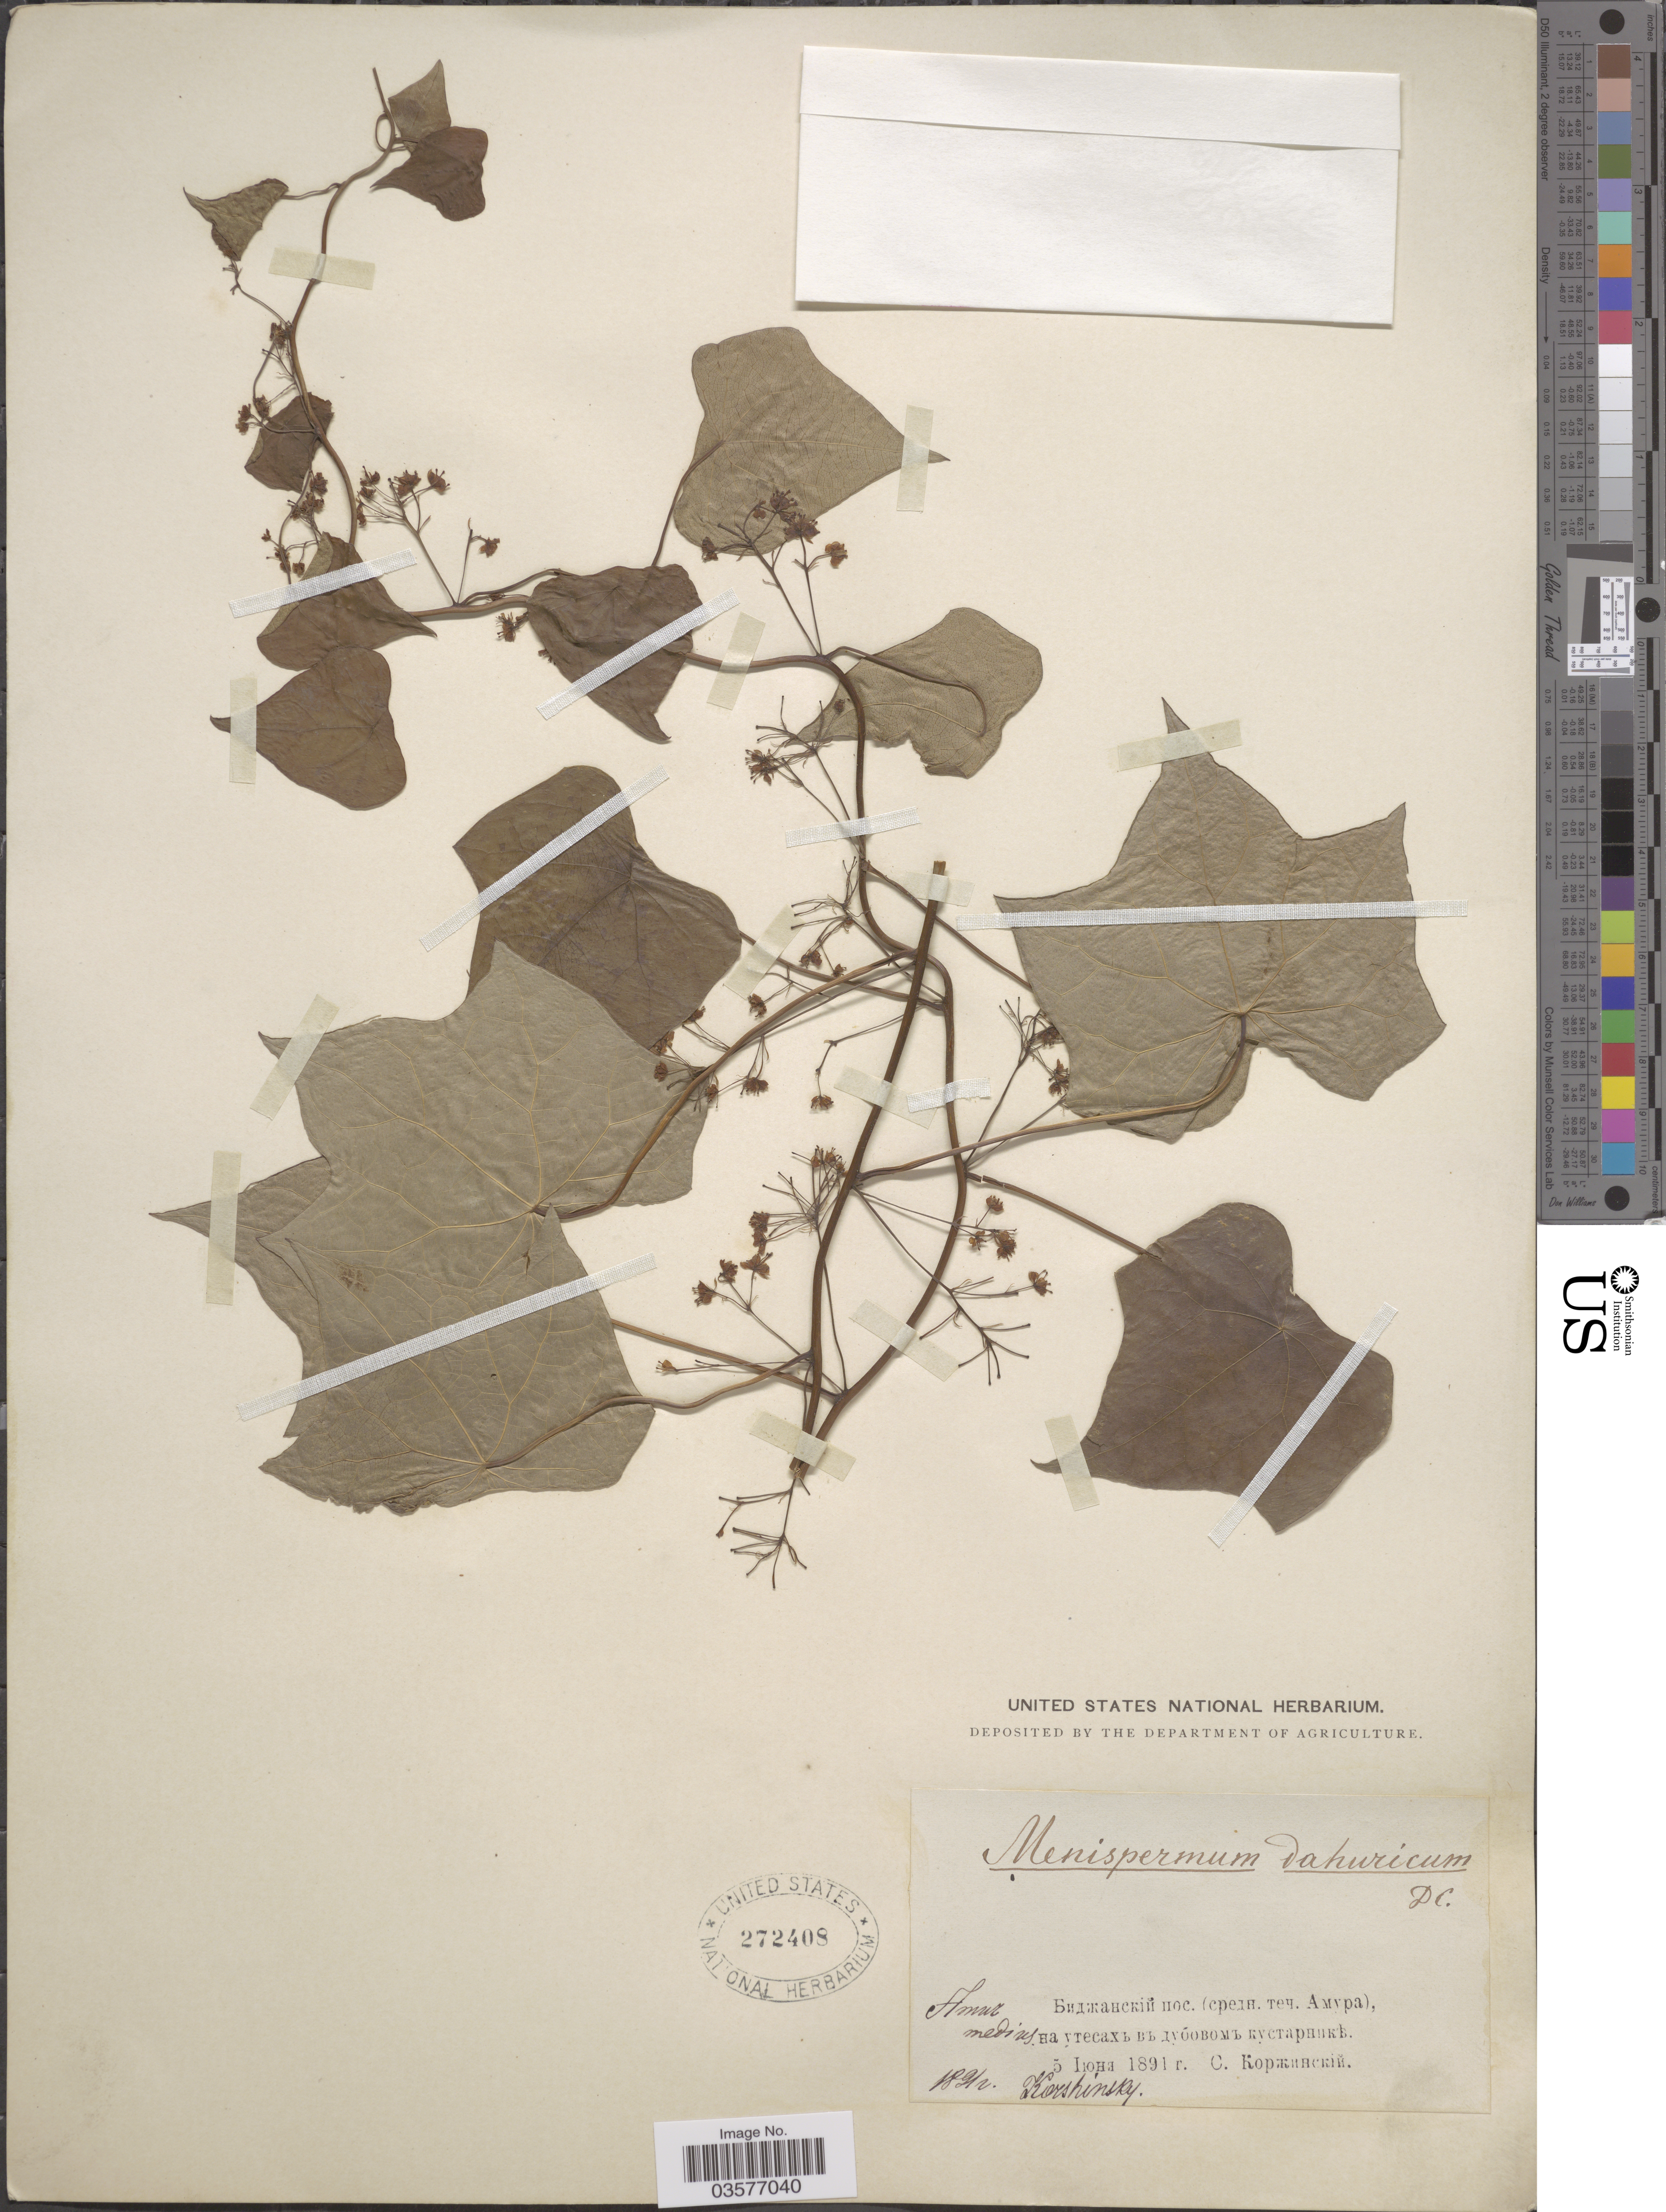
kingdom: Plantae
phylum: Tracheophyta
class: Magnoliopsida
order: Ranunculales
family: Menispermaceae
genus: Menispermum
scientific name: Menispermum dauricum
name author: DC.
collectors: Korshinsky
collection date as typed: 5 X 1891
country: Russian Federation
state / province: Amur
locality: Amur Medius.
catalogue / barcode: US 272408